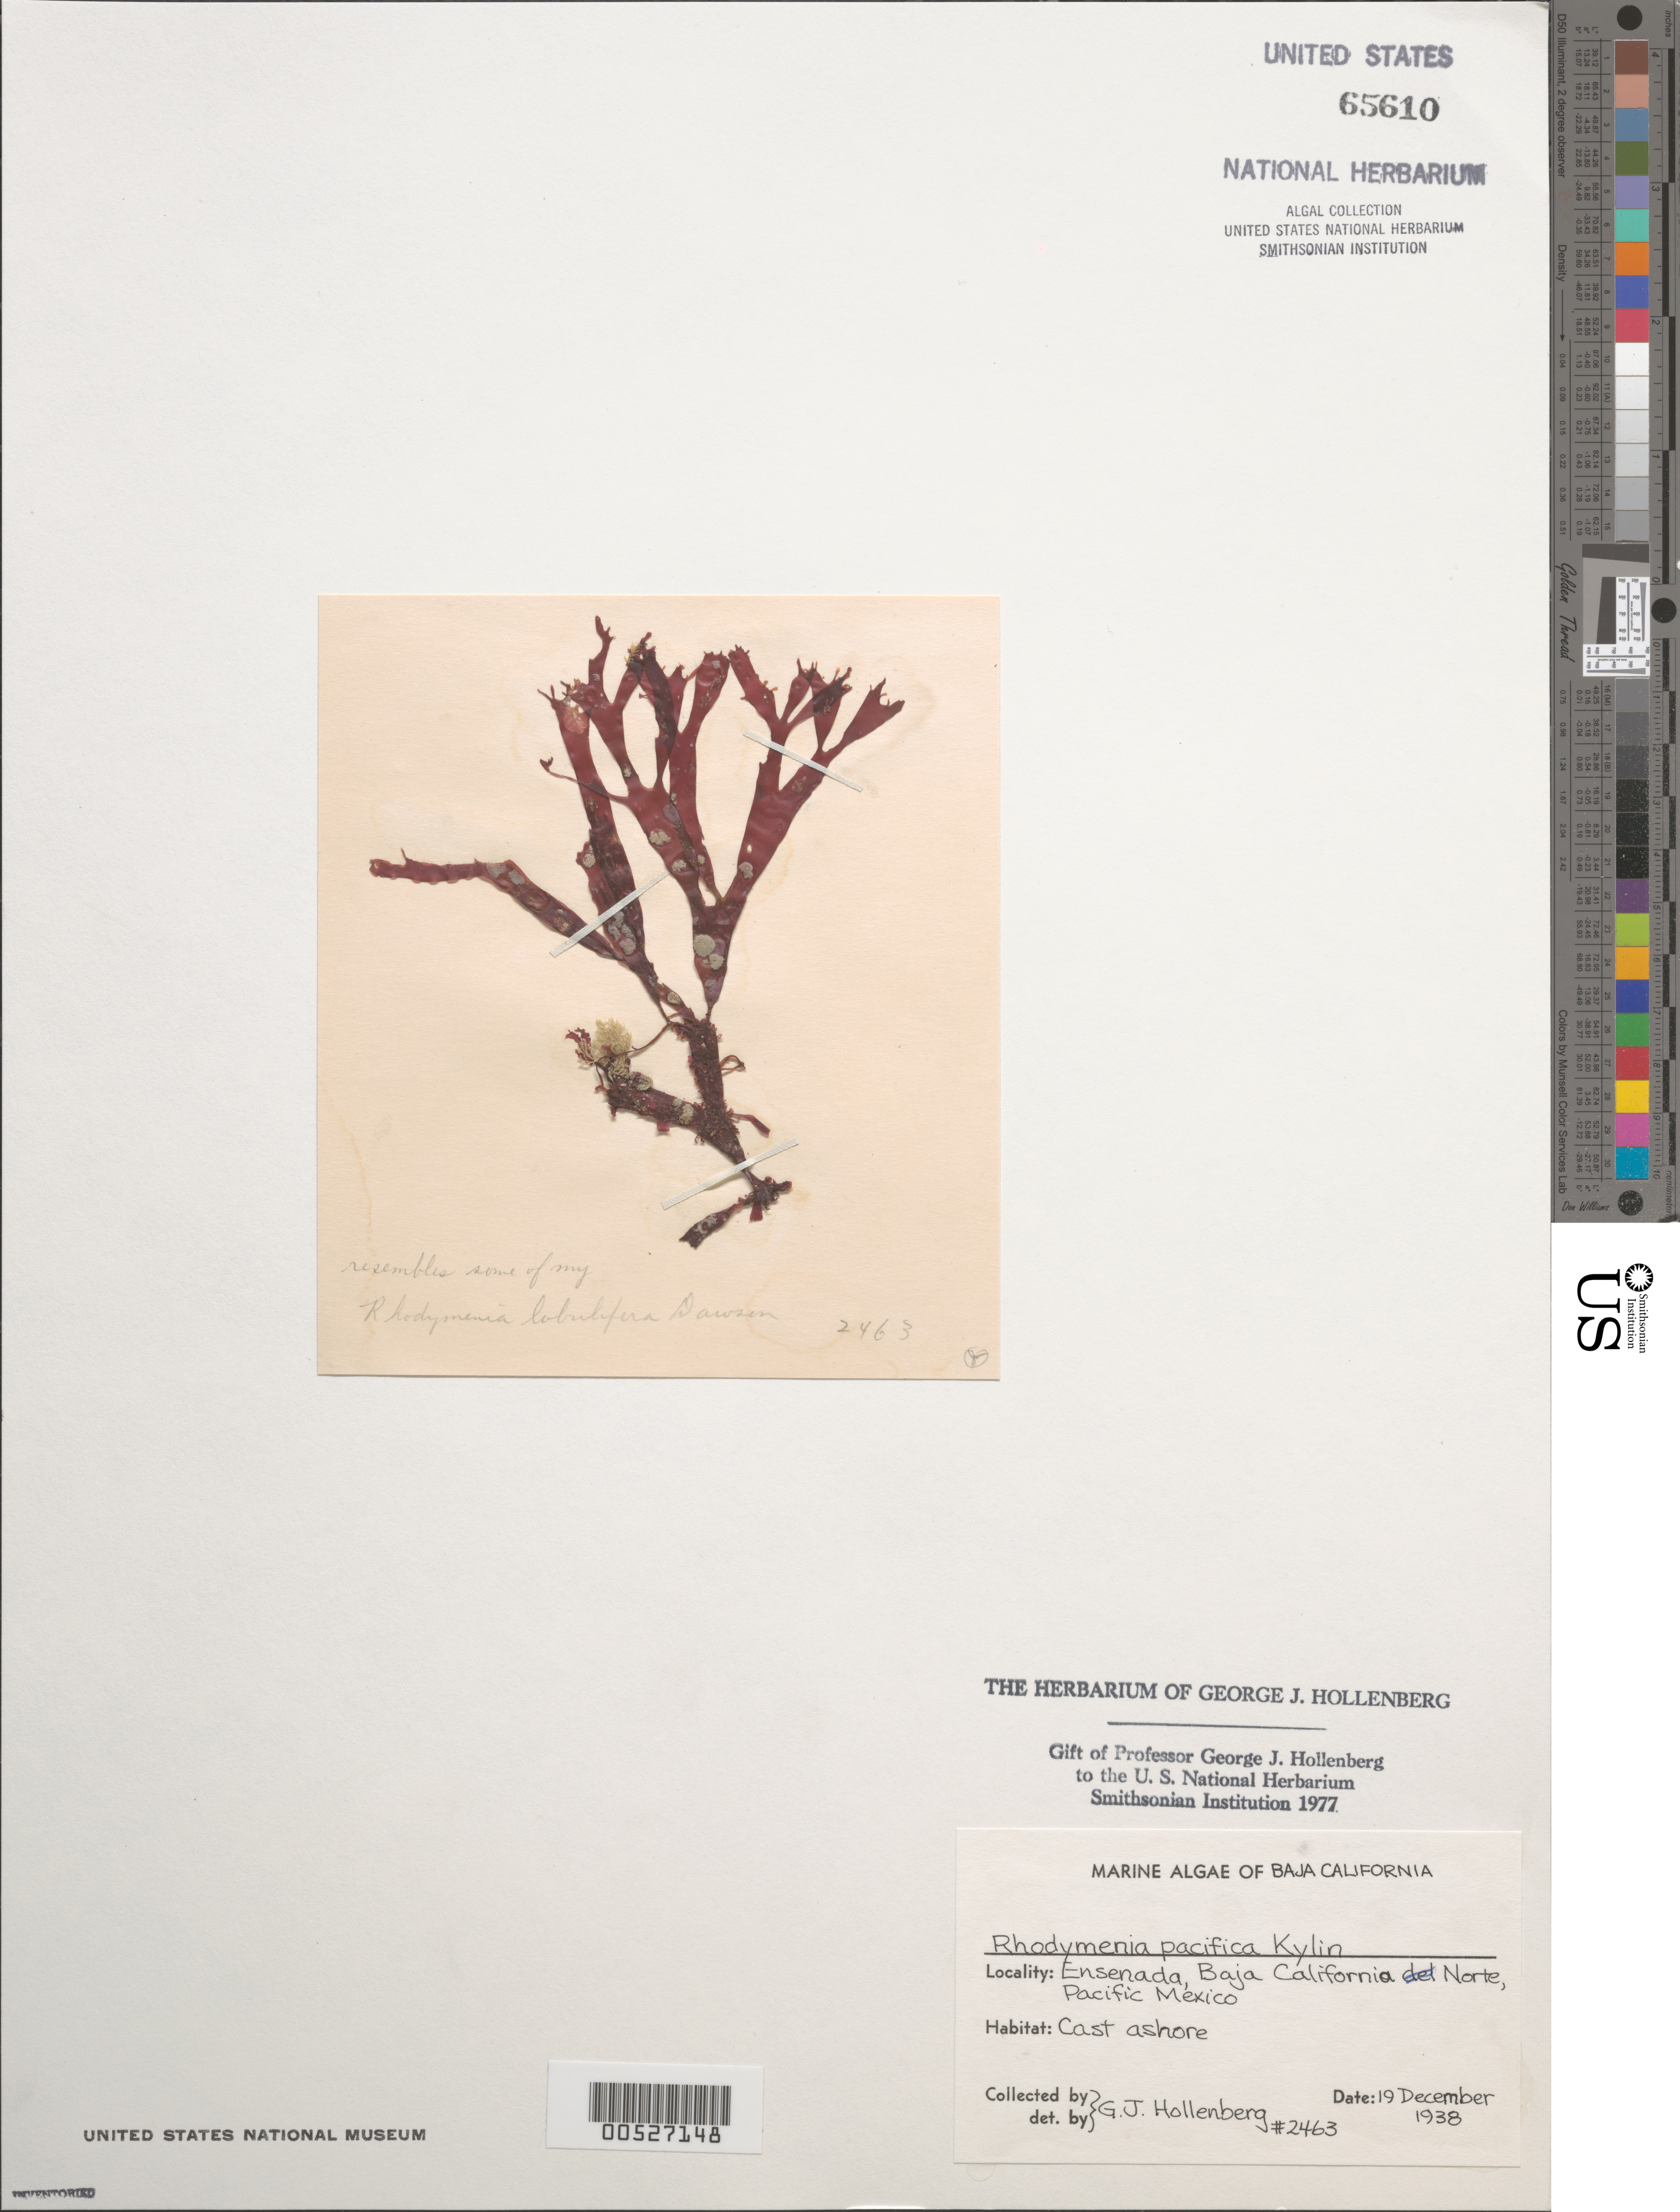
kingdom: Plantae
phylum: Rhodophyta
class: Florideophyceae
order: Rhodymeniales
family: Rhodymeniaceae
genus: Rhodymenia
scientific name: Rhodymenia pacifica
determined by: Hollenberg, George J.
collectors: G. Hollenberg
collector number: GJH 2463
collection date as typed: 19 Dec 1938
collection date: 1938-12-19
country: Mexico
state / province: Baja California Norte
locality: Ensenada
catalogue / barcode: US 65610